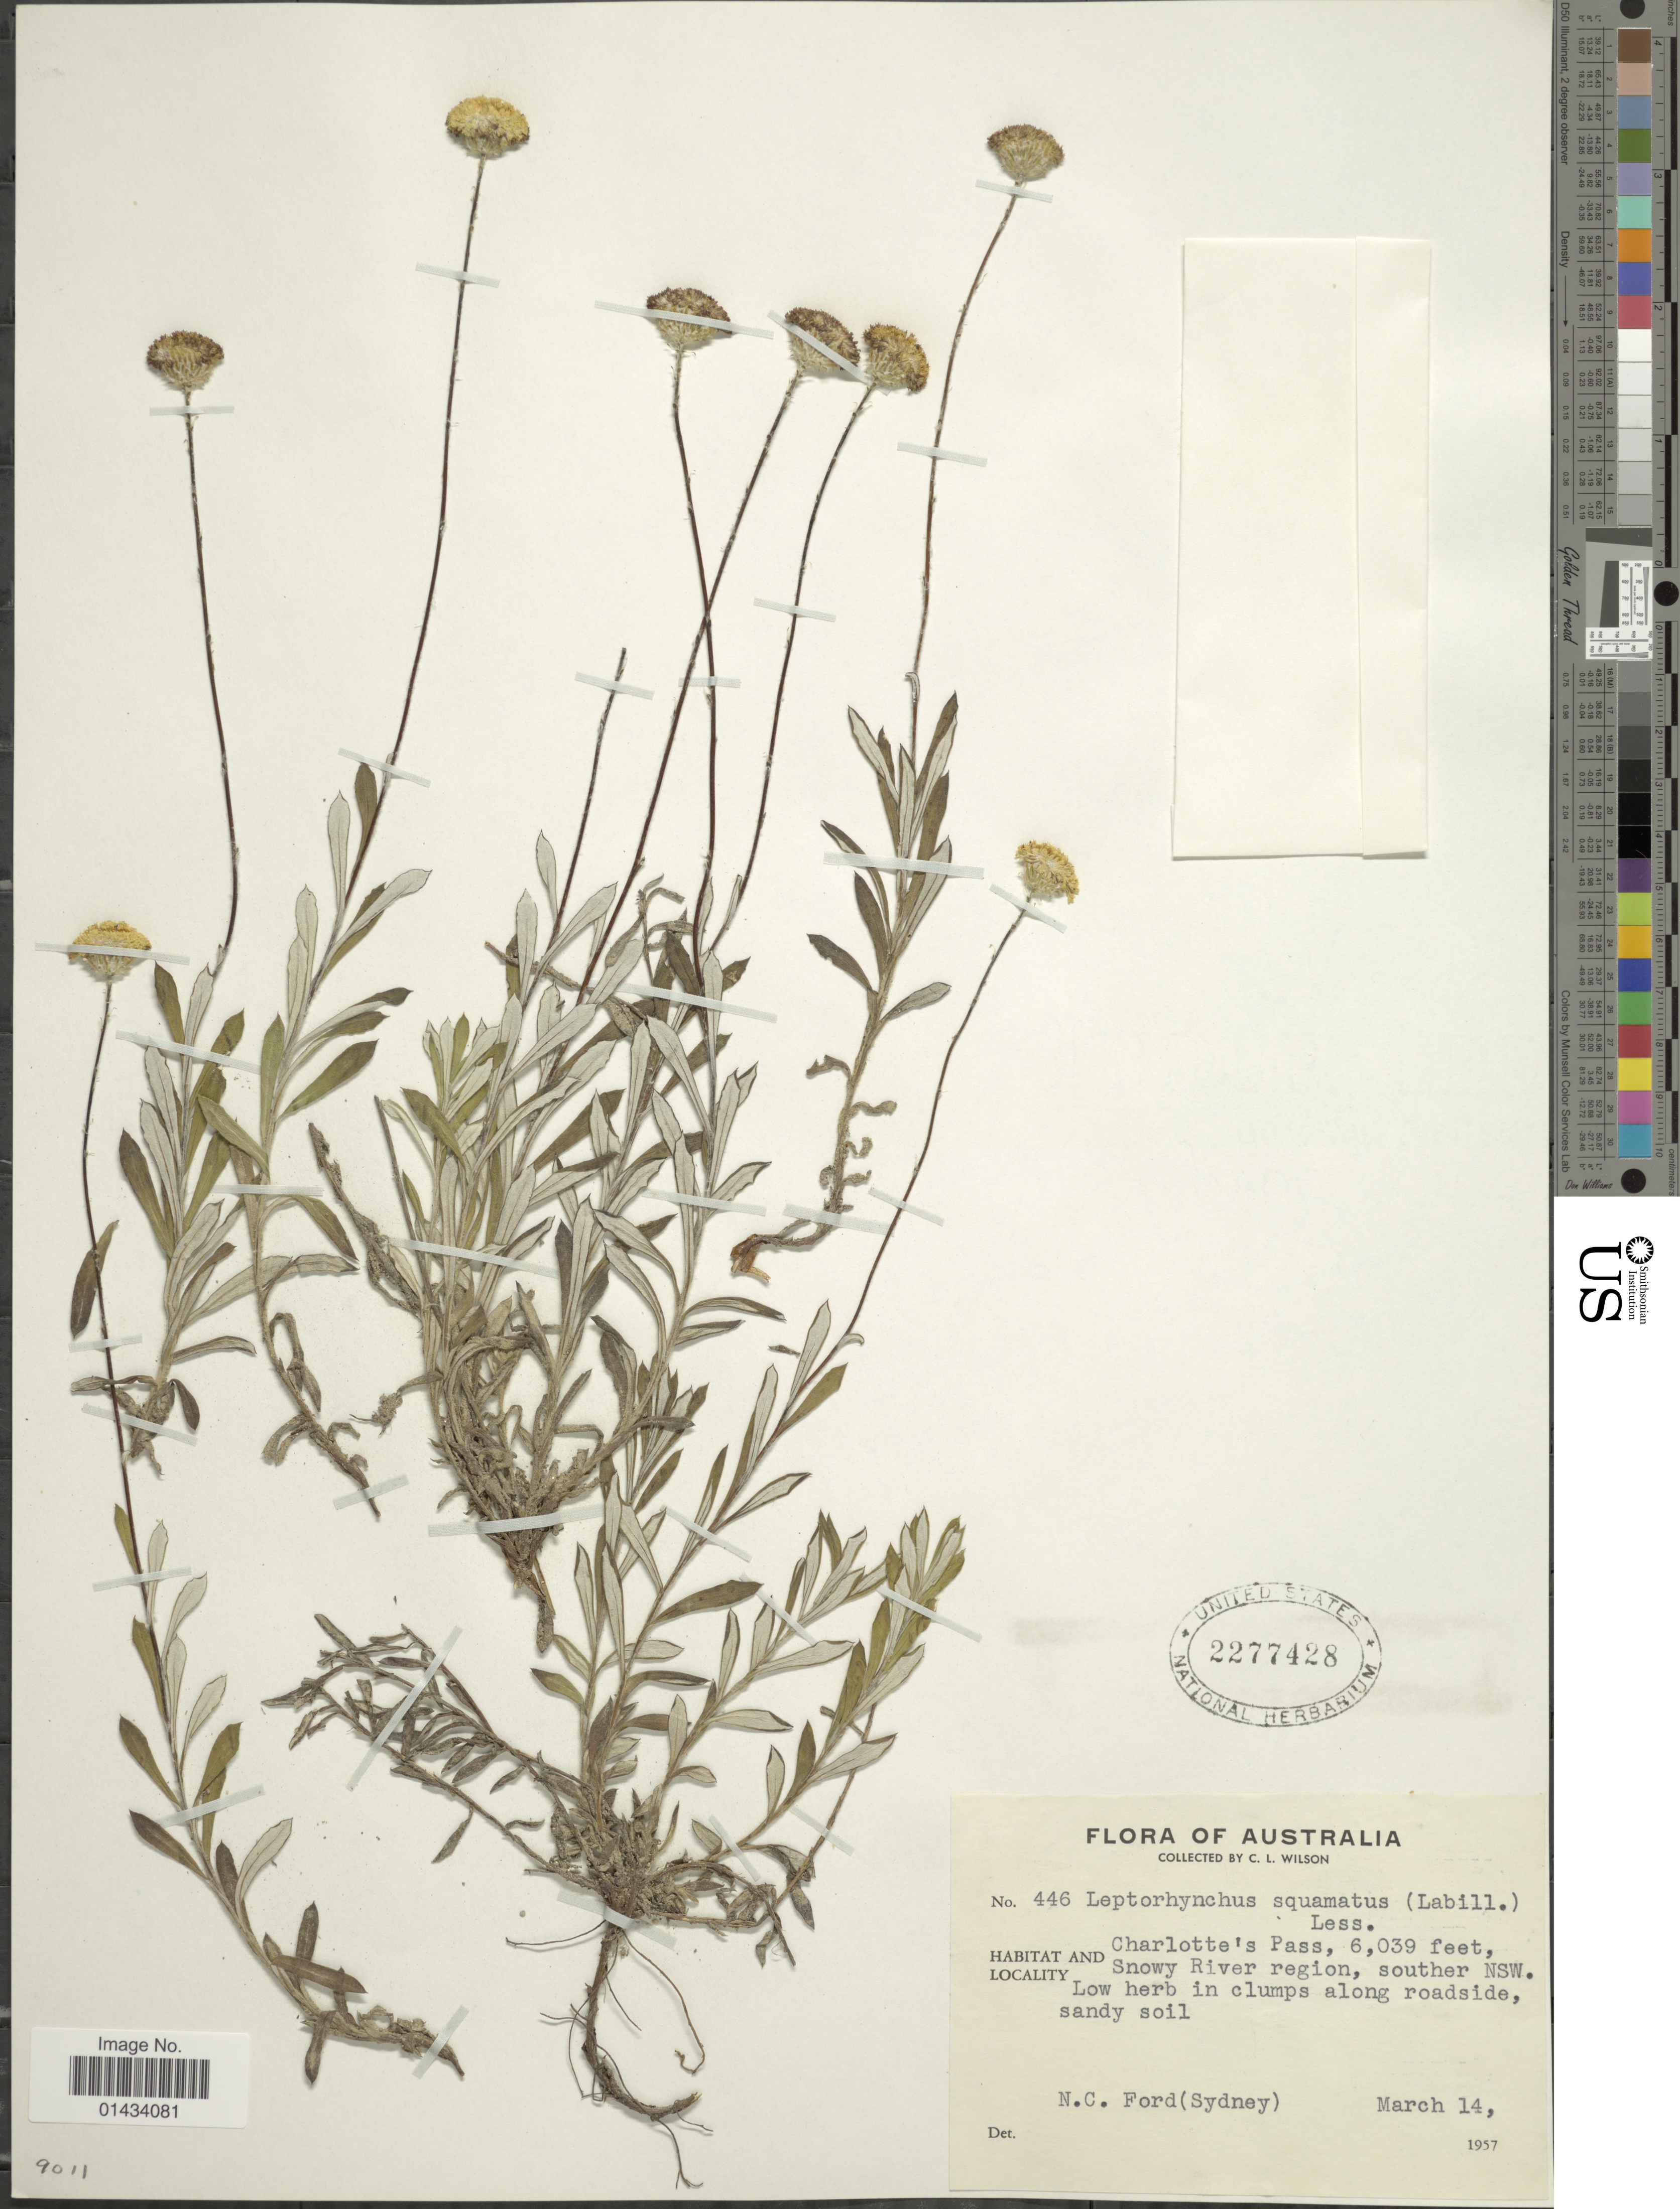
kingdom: Plantae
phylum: Tracheophyta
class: Magnoliopsida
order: Asterales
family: Asteraceae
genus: Leptorhynchos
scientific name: Leptorhynchos squamatus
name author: (Labill.) Less.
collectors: C. L. Wilson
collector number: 446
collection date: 1957-03-14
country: Australia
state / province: New South Wales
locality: Charlotte's Pass, Snowy River region, souther NSW., in clumps along roadside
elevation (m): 1841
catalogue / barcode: US 2277428